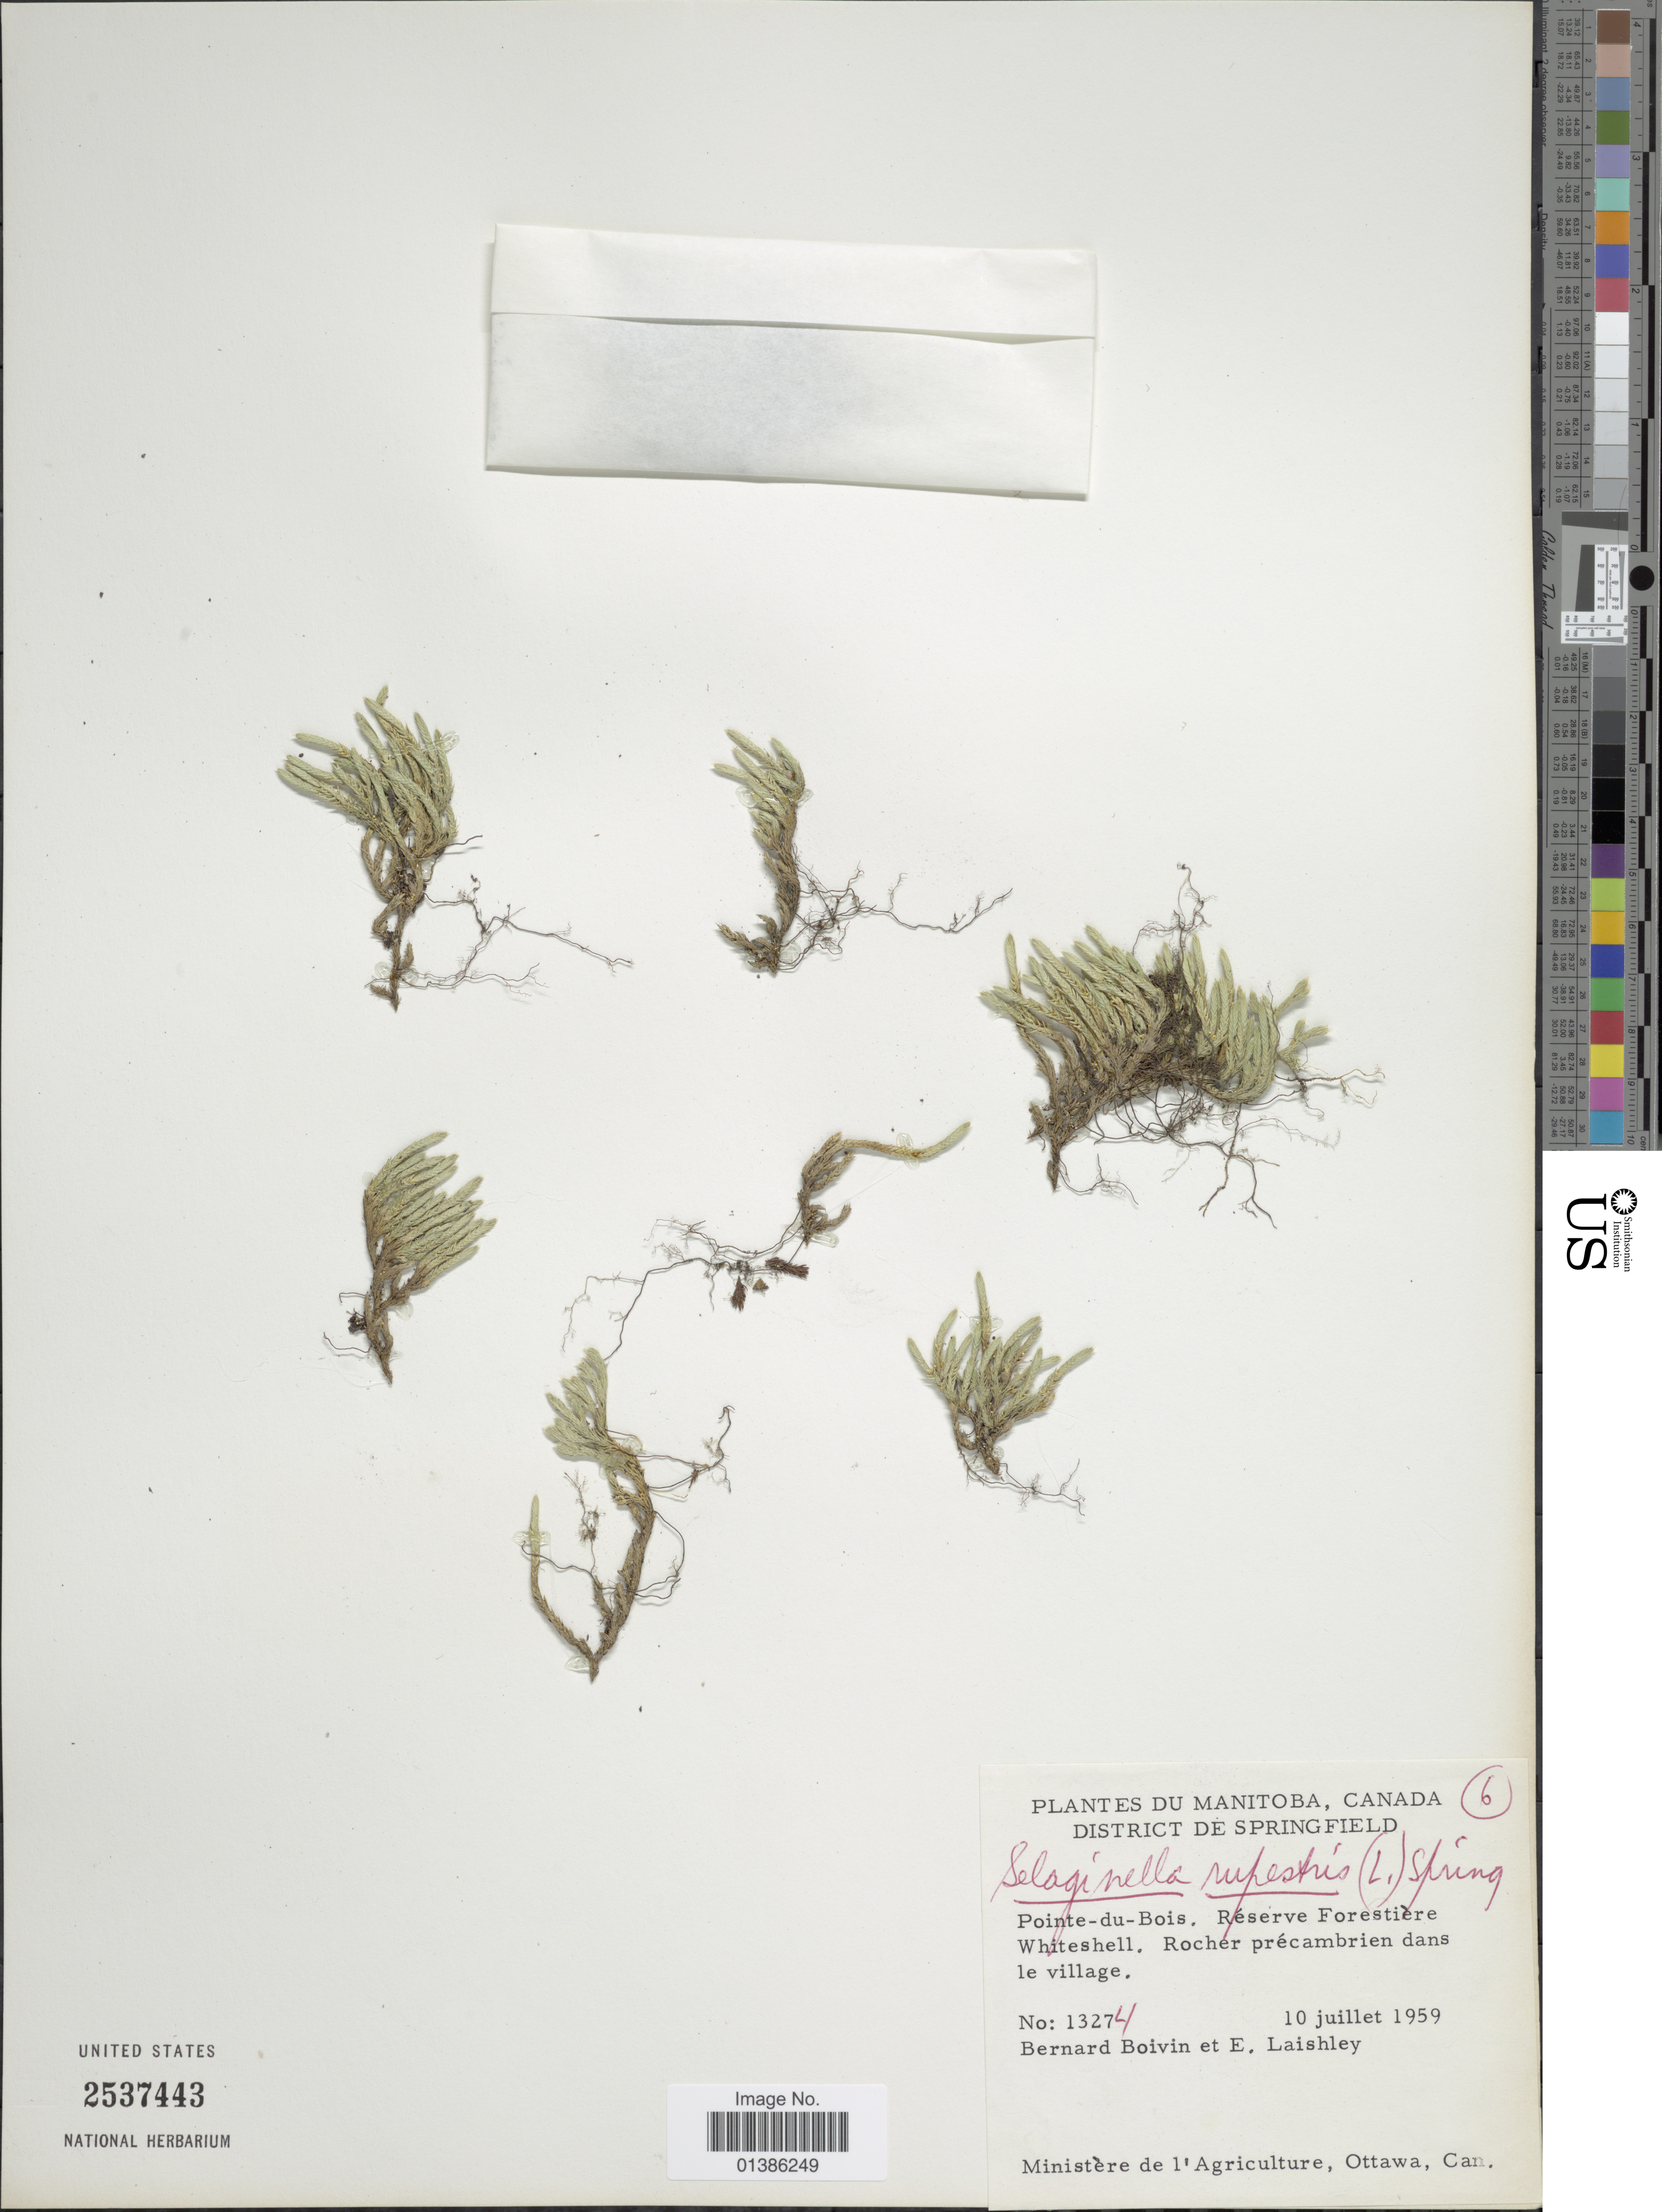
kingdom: Plantae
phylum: Tracheophyta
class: Lycopodiopsida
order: Selaginellales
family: Selaginellaceae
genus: Selaginella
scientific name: Selaginella rupestris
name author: (L.) Spring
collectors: J. R. B. Boivin & E. Laishley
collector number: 13274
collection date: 1959-07-10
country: Canada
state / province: Manitoba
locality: District de Springfield. Pointe-du-Bois, Réserve Forestière Whiteshell.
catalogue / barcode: US 2537443